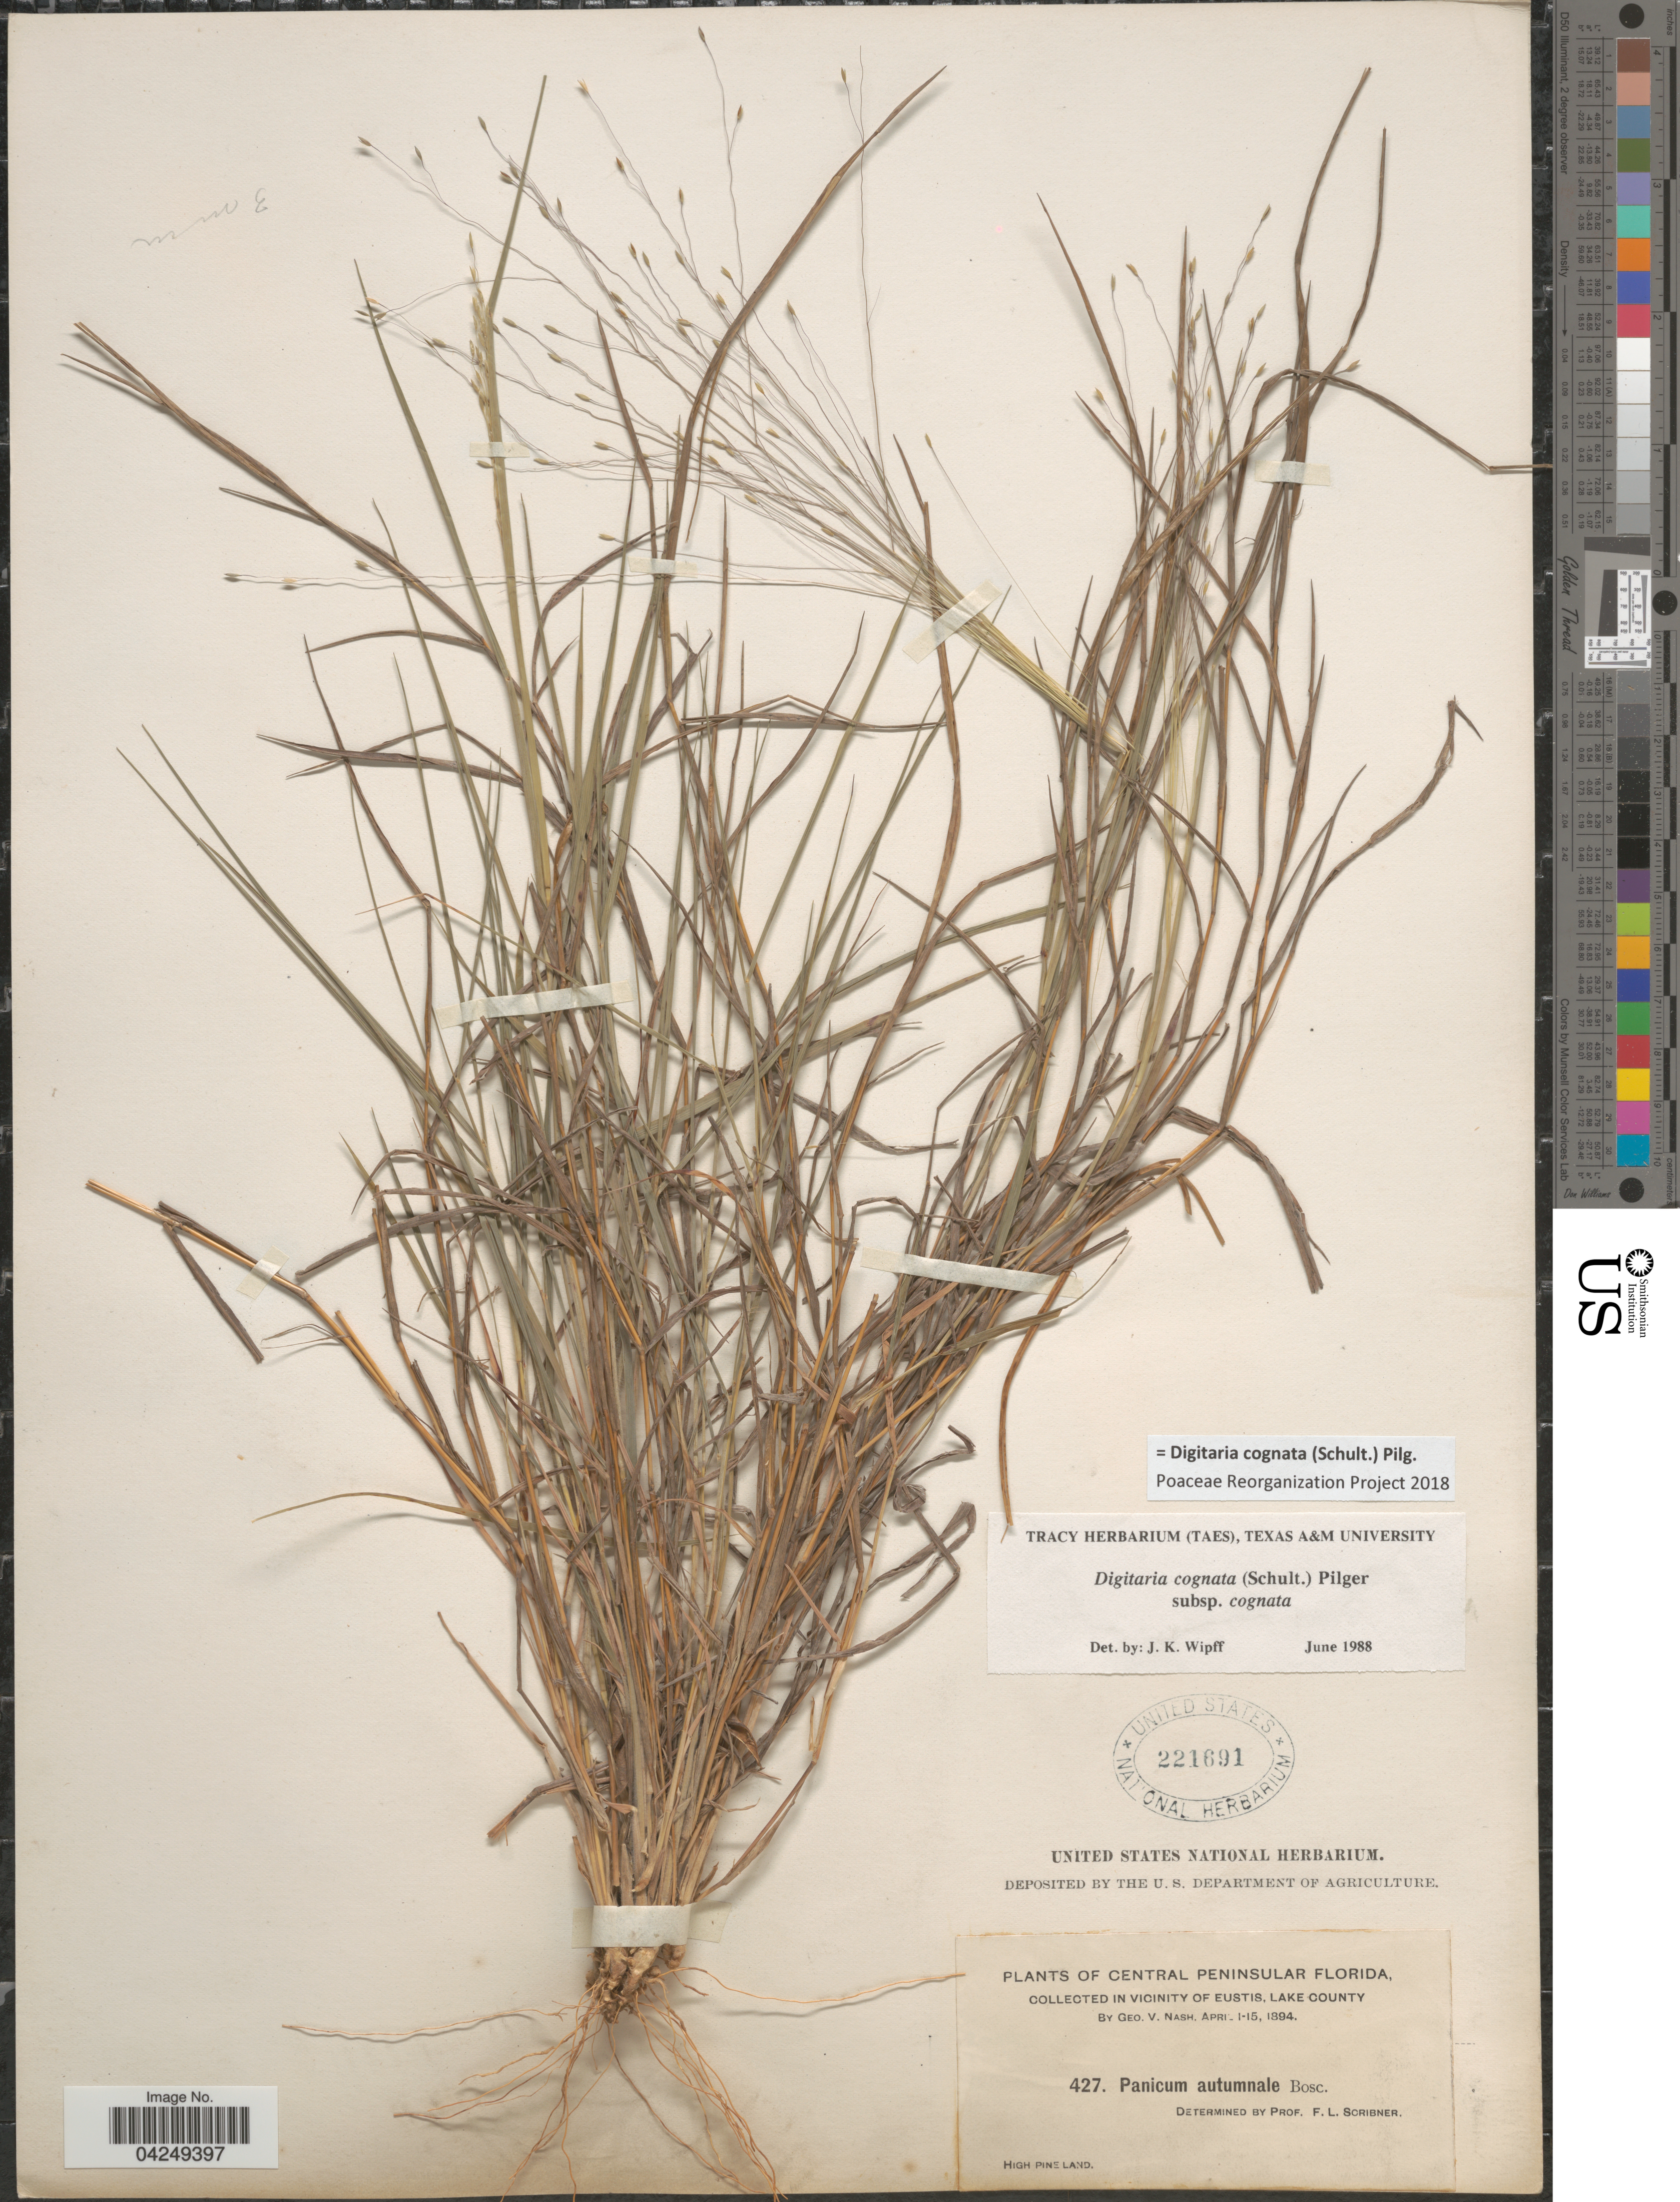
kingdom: Plantae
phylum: Tracheophyta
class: Liliopsida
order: Poales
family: Poaceae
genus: Digitaria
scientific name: Digitaria cognata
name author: (Scult.) Pilg.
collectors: G. V. Nash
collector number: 427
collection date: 1894-04-01/1894-04-15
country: United States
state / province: Florida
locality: Central Peninsular Florida. In vicinity of Eustis, Lake County. High Pine Land.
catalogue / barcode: US 221691